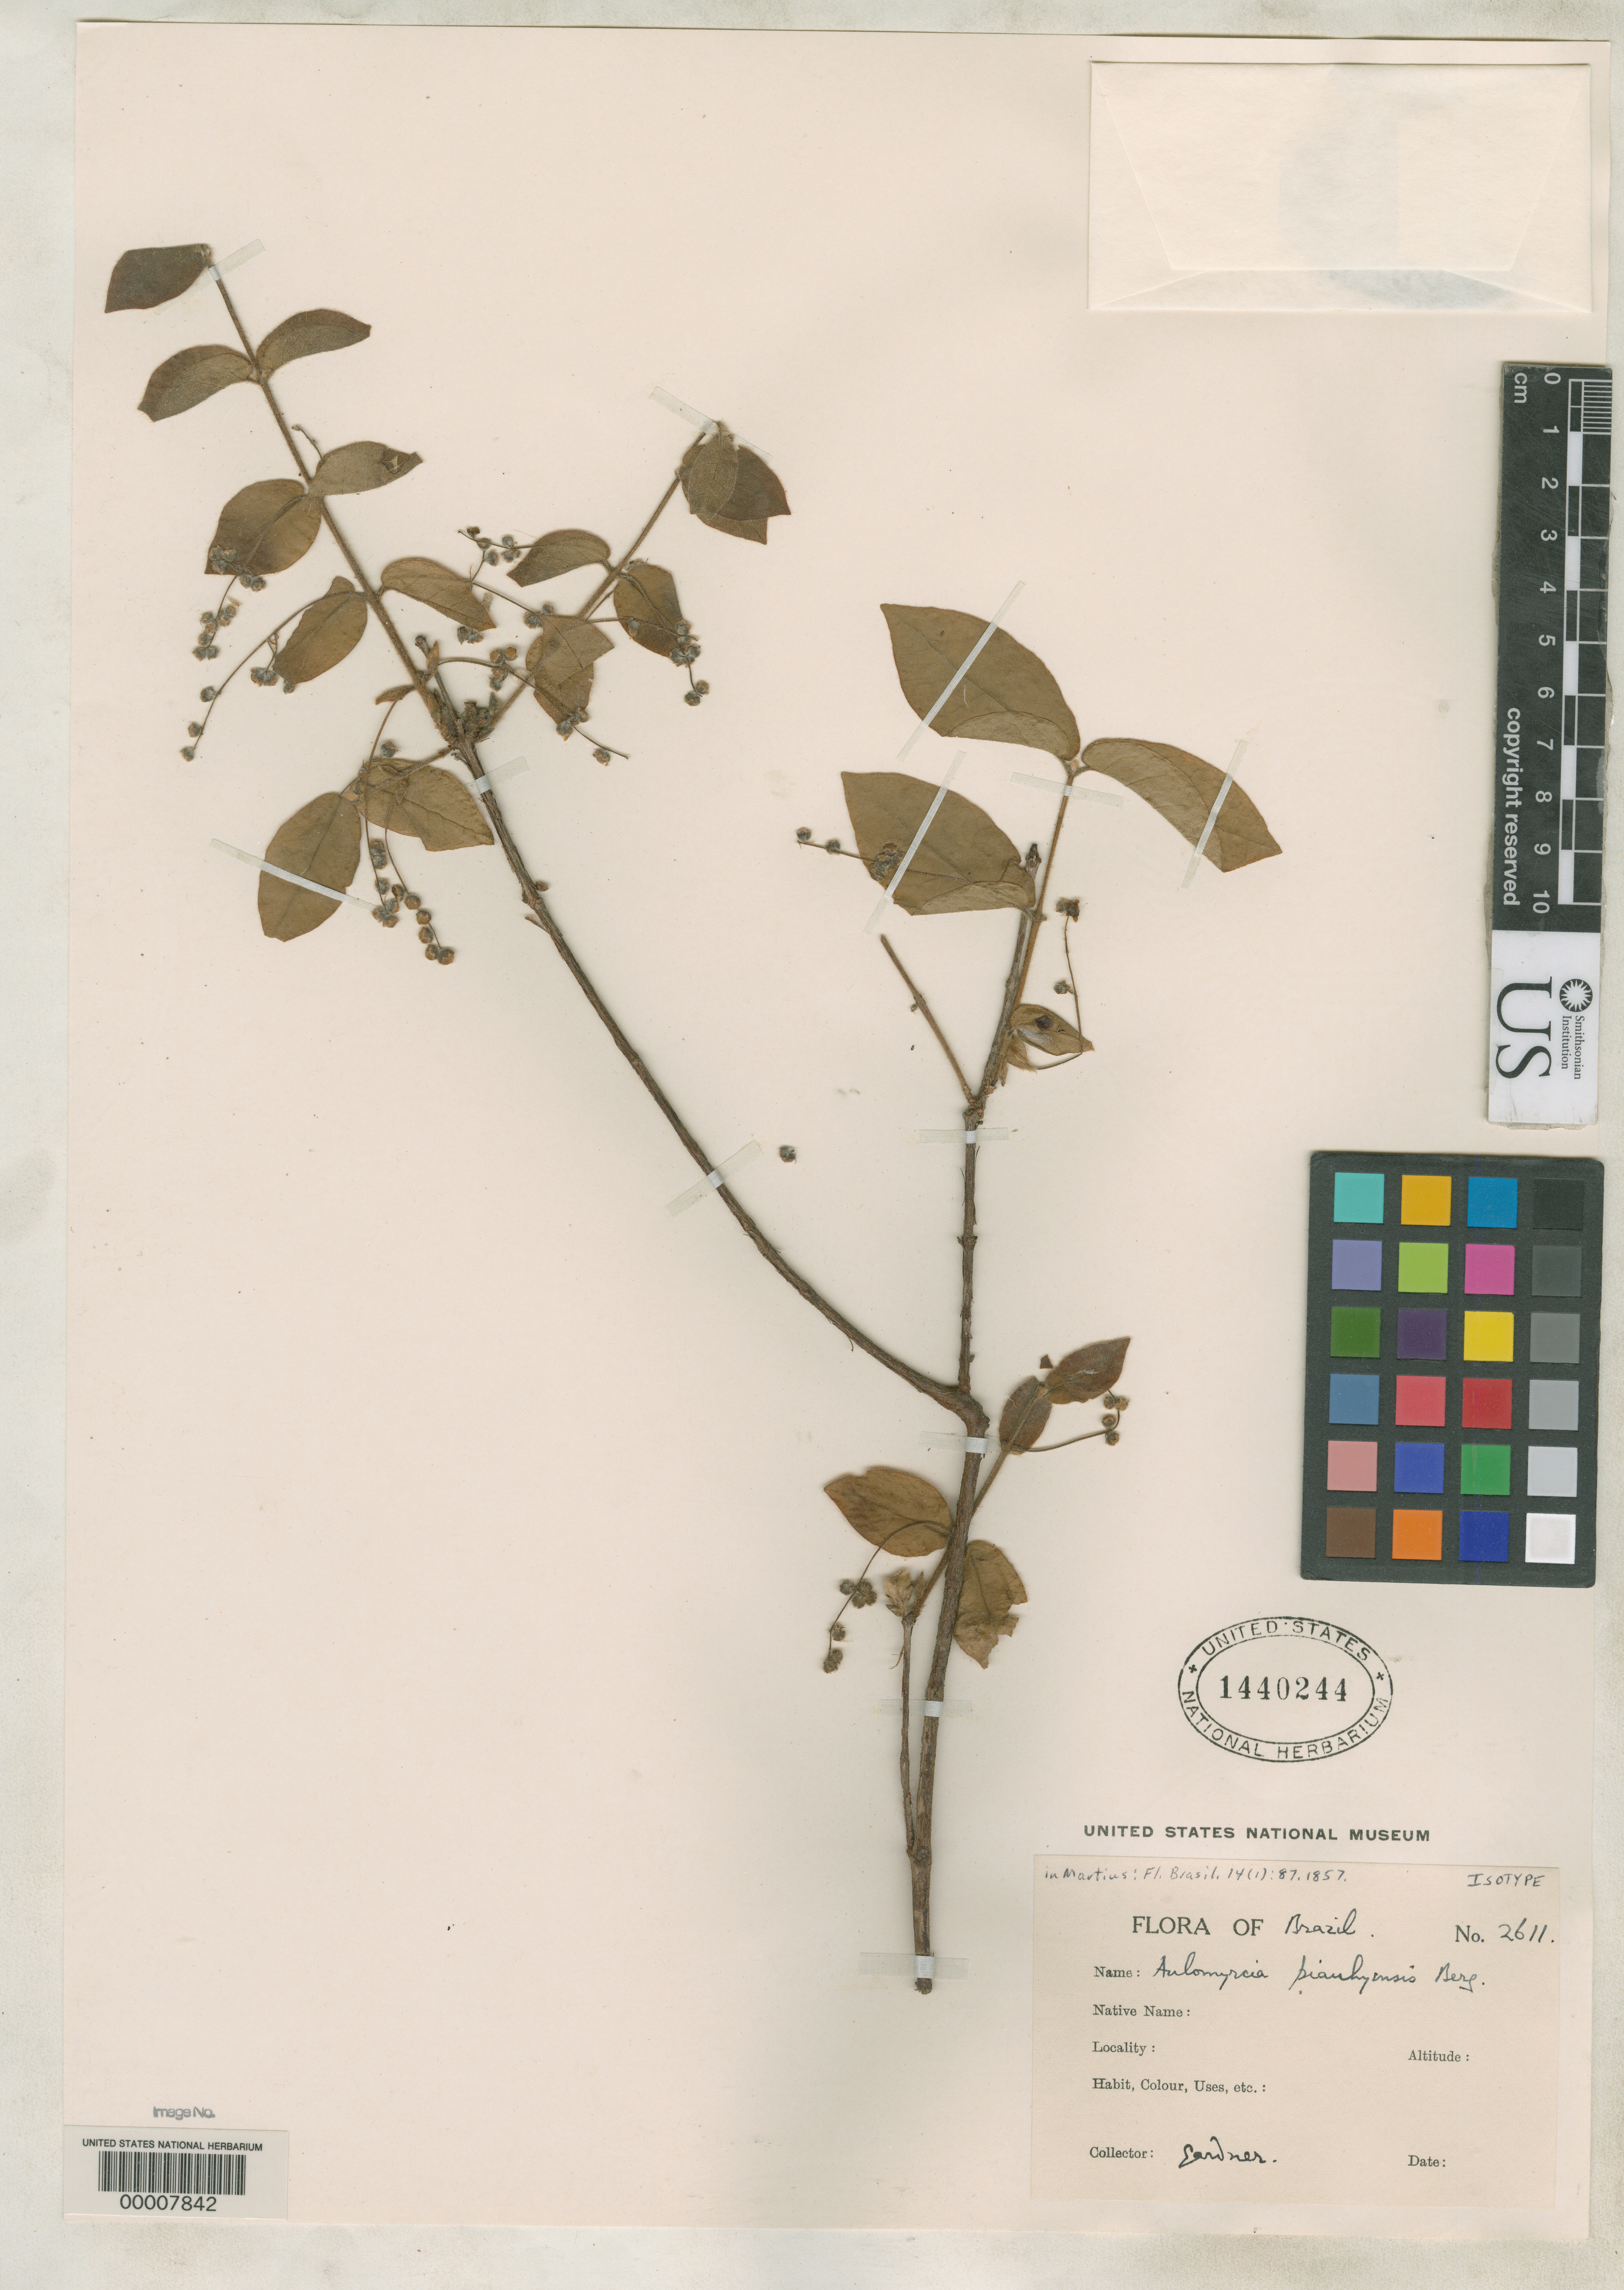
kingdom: Plantae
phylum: Tracheophyta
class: Magnoliopsida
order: Myrtales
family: Myrtaceae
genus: Aulomyrcia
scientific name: Aulomyrcia piauttiensis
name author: O. Berg in Mart.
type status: Isotype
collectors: G. Gardner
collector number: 2611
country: Brazil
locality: Piauhy.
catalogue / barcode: US 1440244